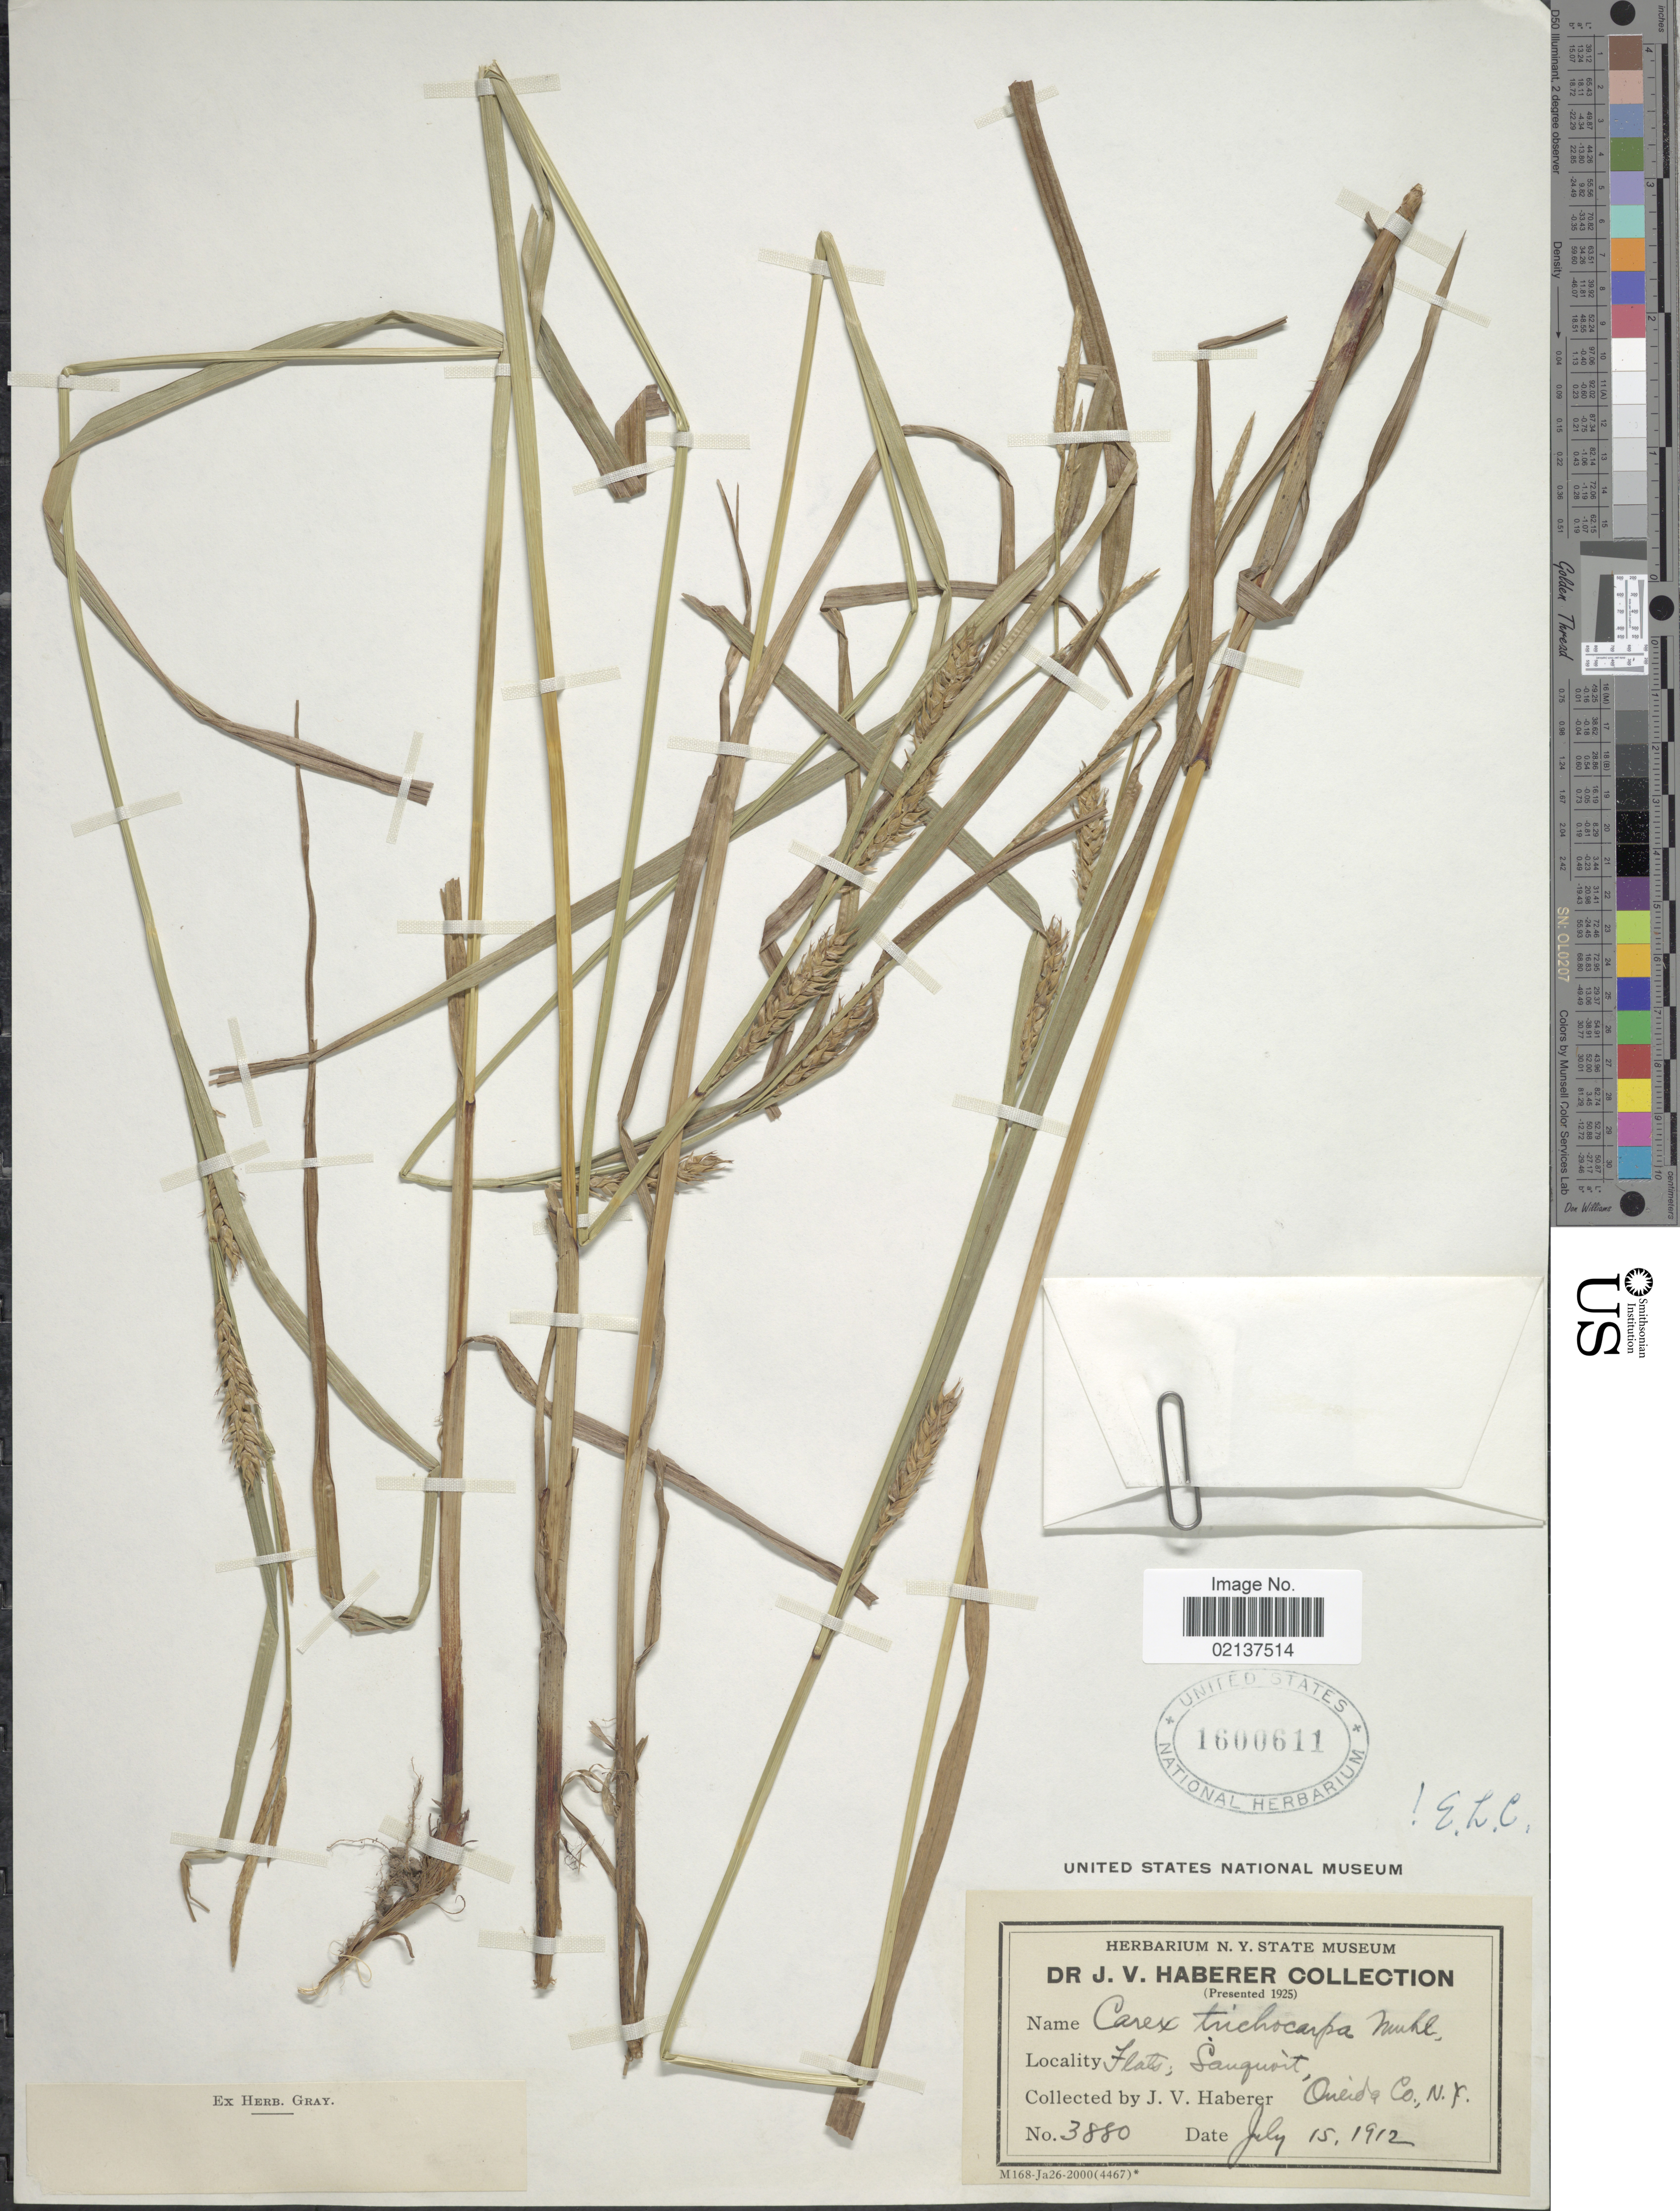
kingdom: Plantae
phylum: Tracheophyta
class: Liliopsida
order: Poales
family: Cyperaceae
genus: Carex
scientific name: Carex trichocarpa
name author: Muhl. ex Willd.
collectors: J. V. Haberer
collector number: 3880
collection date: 1912-07-15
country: United States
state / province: New York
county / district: Oneida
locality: Sanquoit, Oneida Co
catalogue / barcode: US 1600611